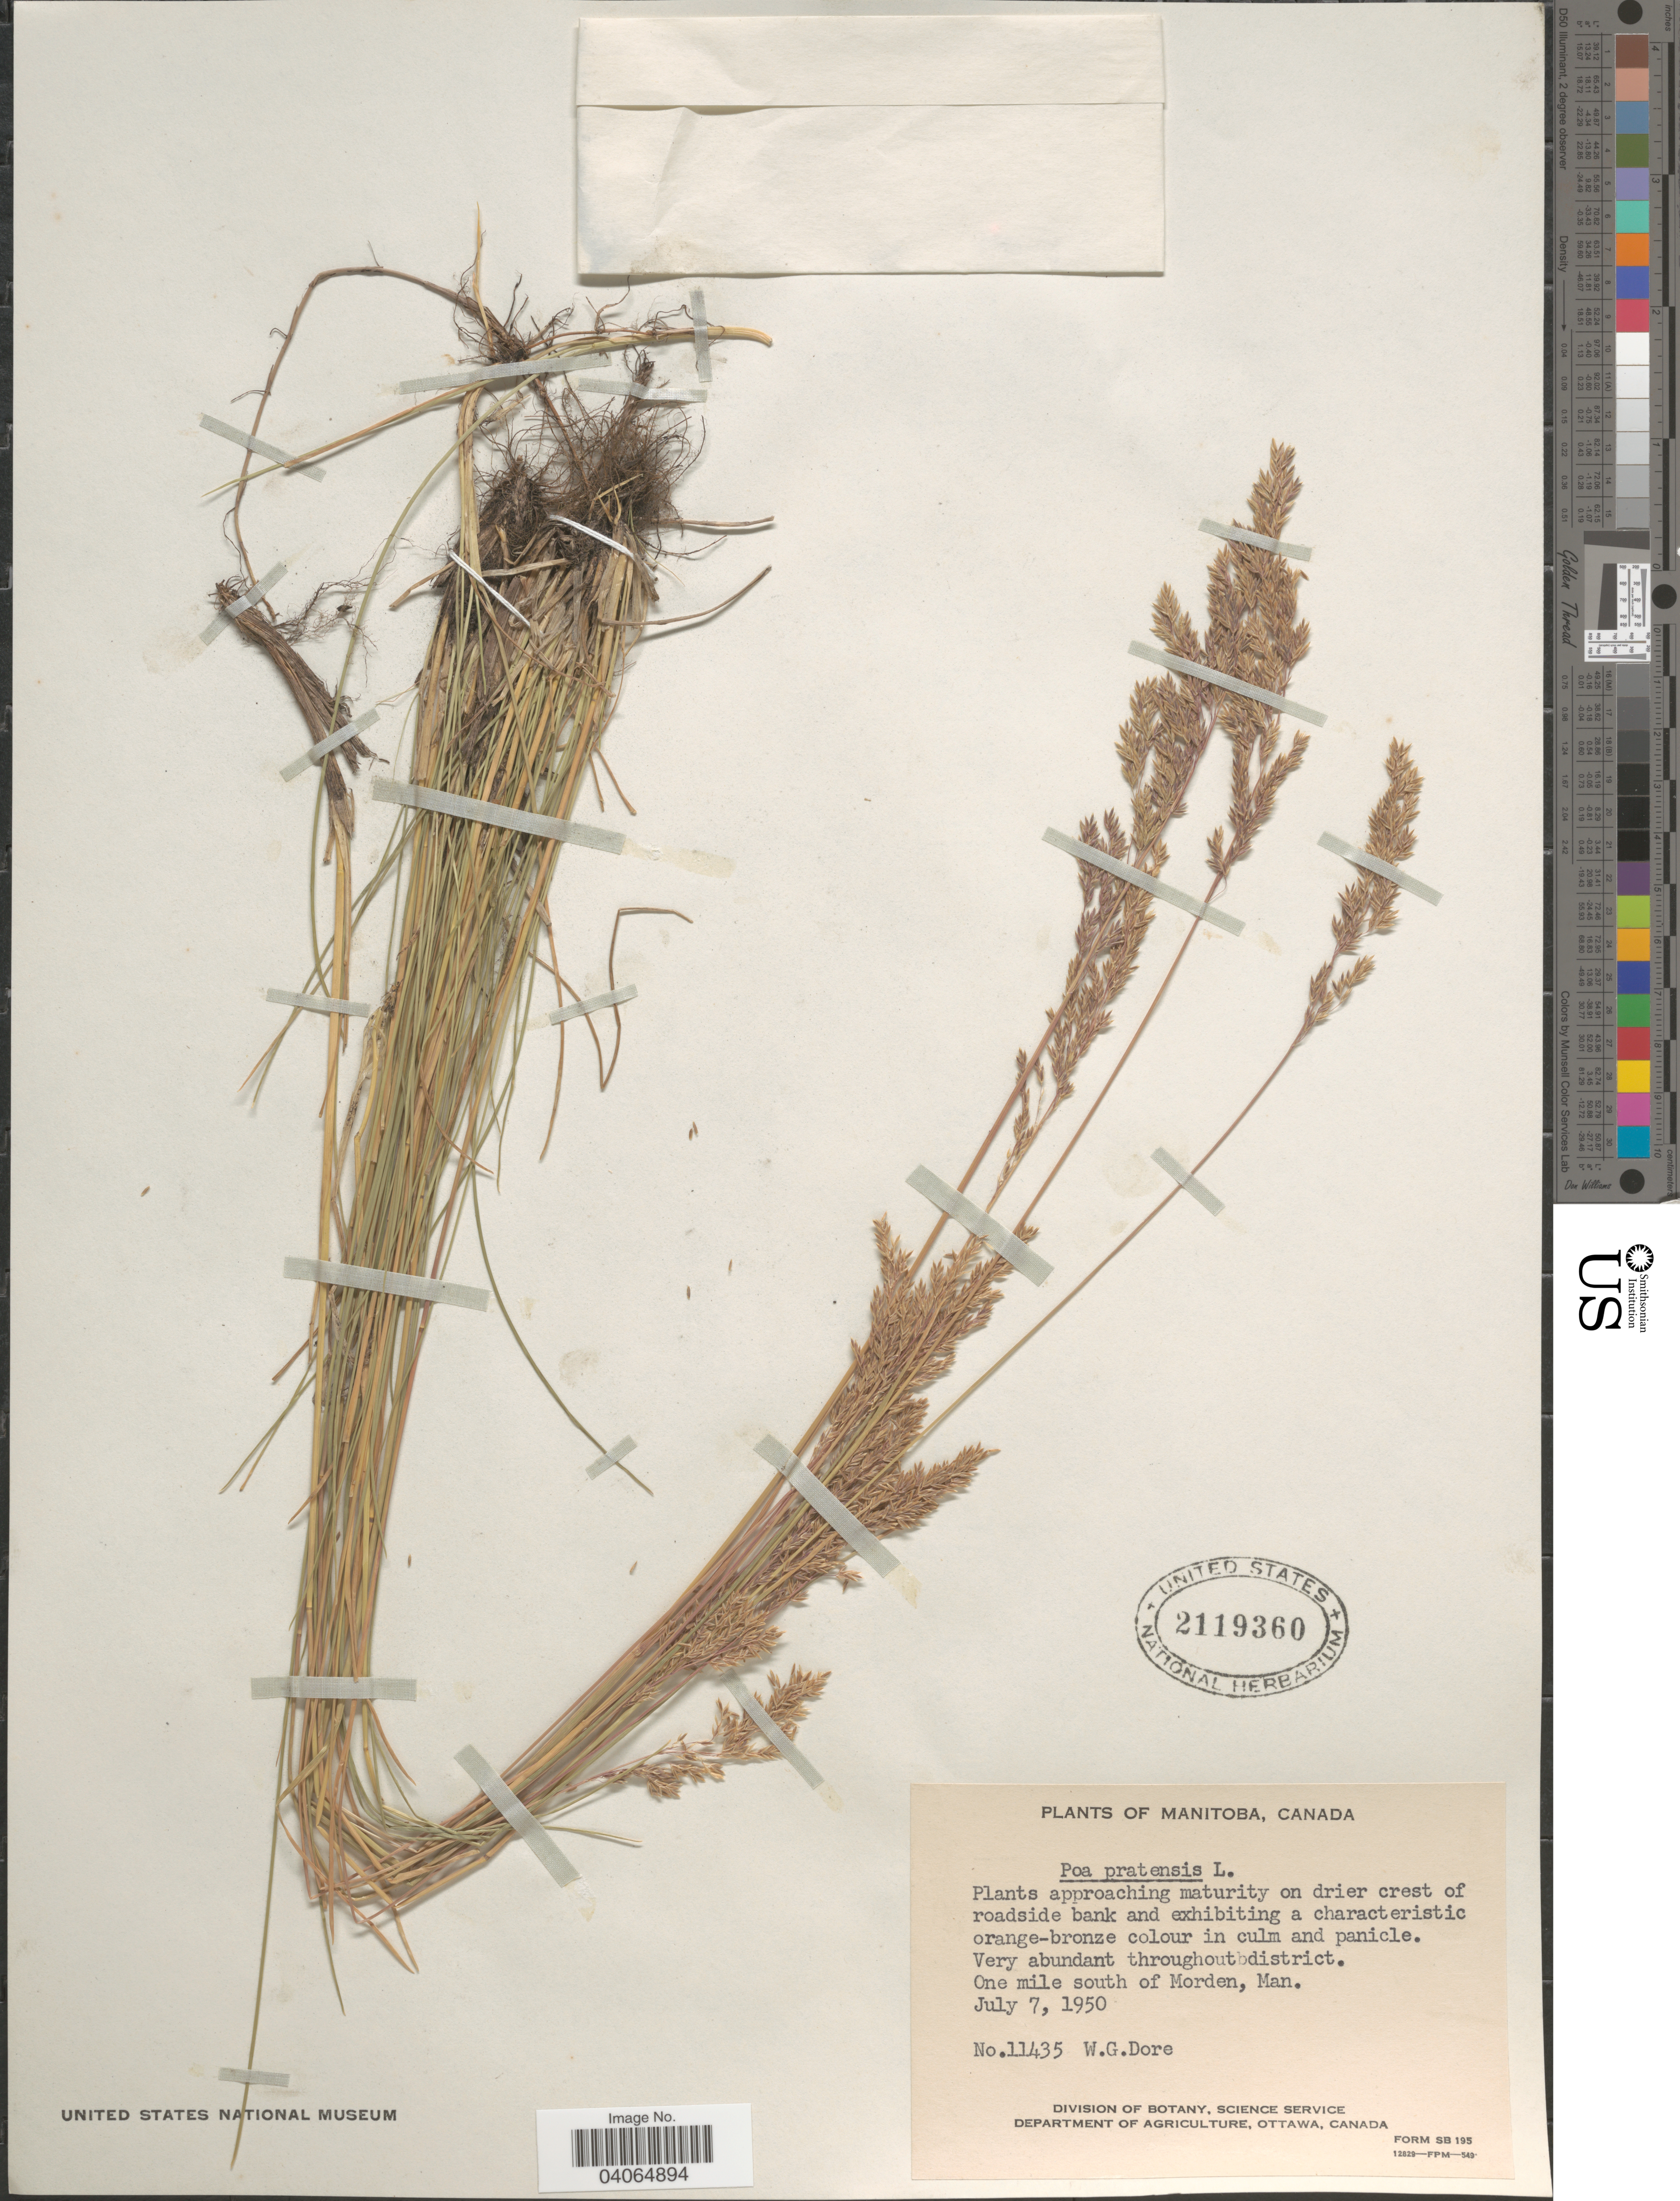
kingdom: Plantae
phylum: Tracheophyta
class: Liliopsida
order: Poales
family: Poaceae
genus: Poa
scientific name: Poa pratensis subsp. angustifolia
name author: (L.) Lej.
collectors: W. Dore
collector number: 11435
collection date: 1950-07-07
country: Canada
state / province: Manitoba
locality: One mile south of Morden.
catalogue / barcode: US 2119360